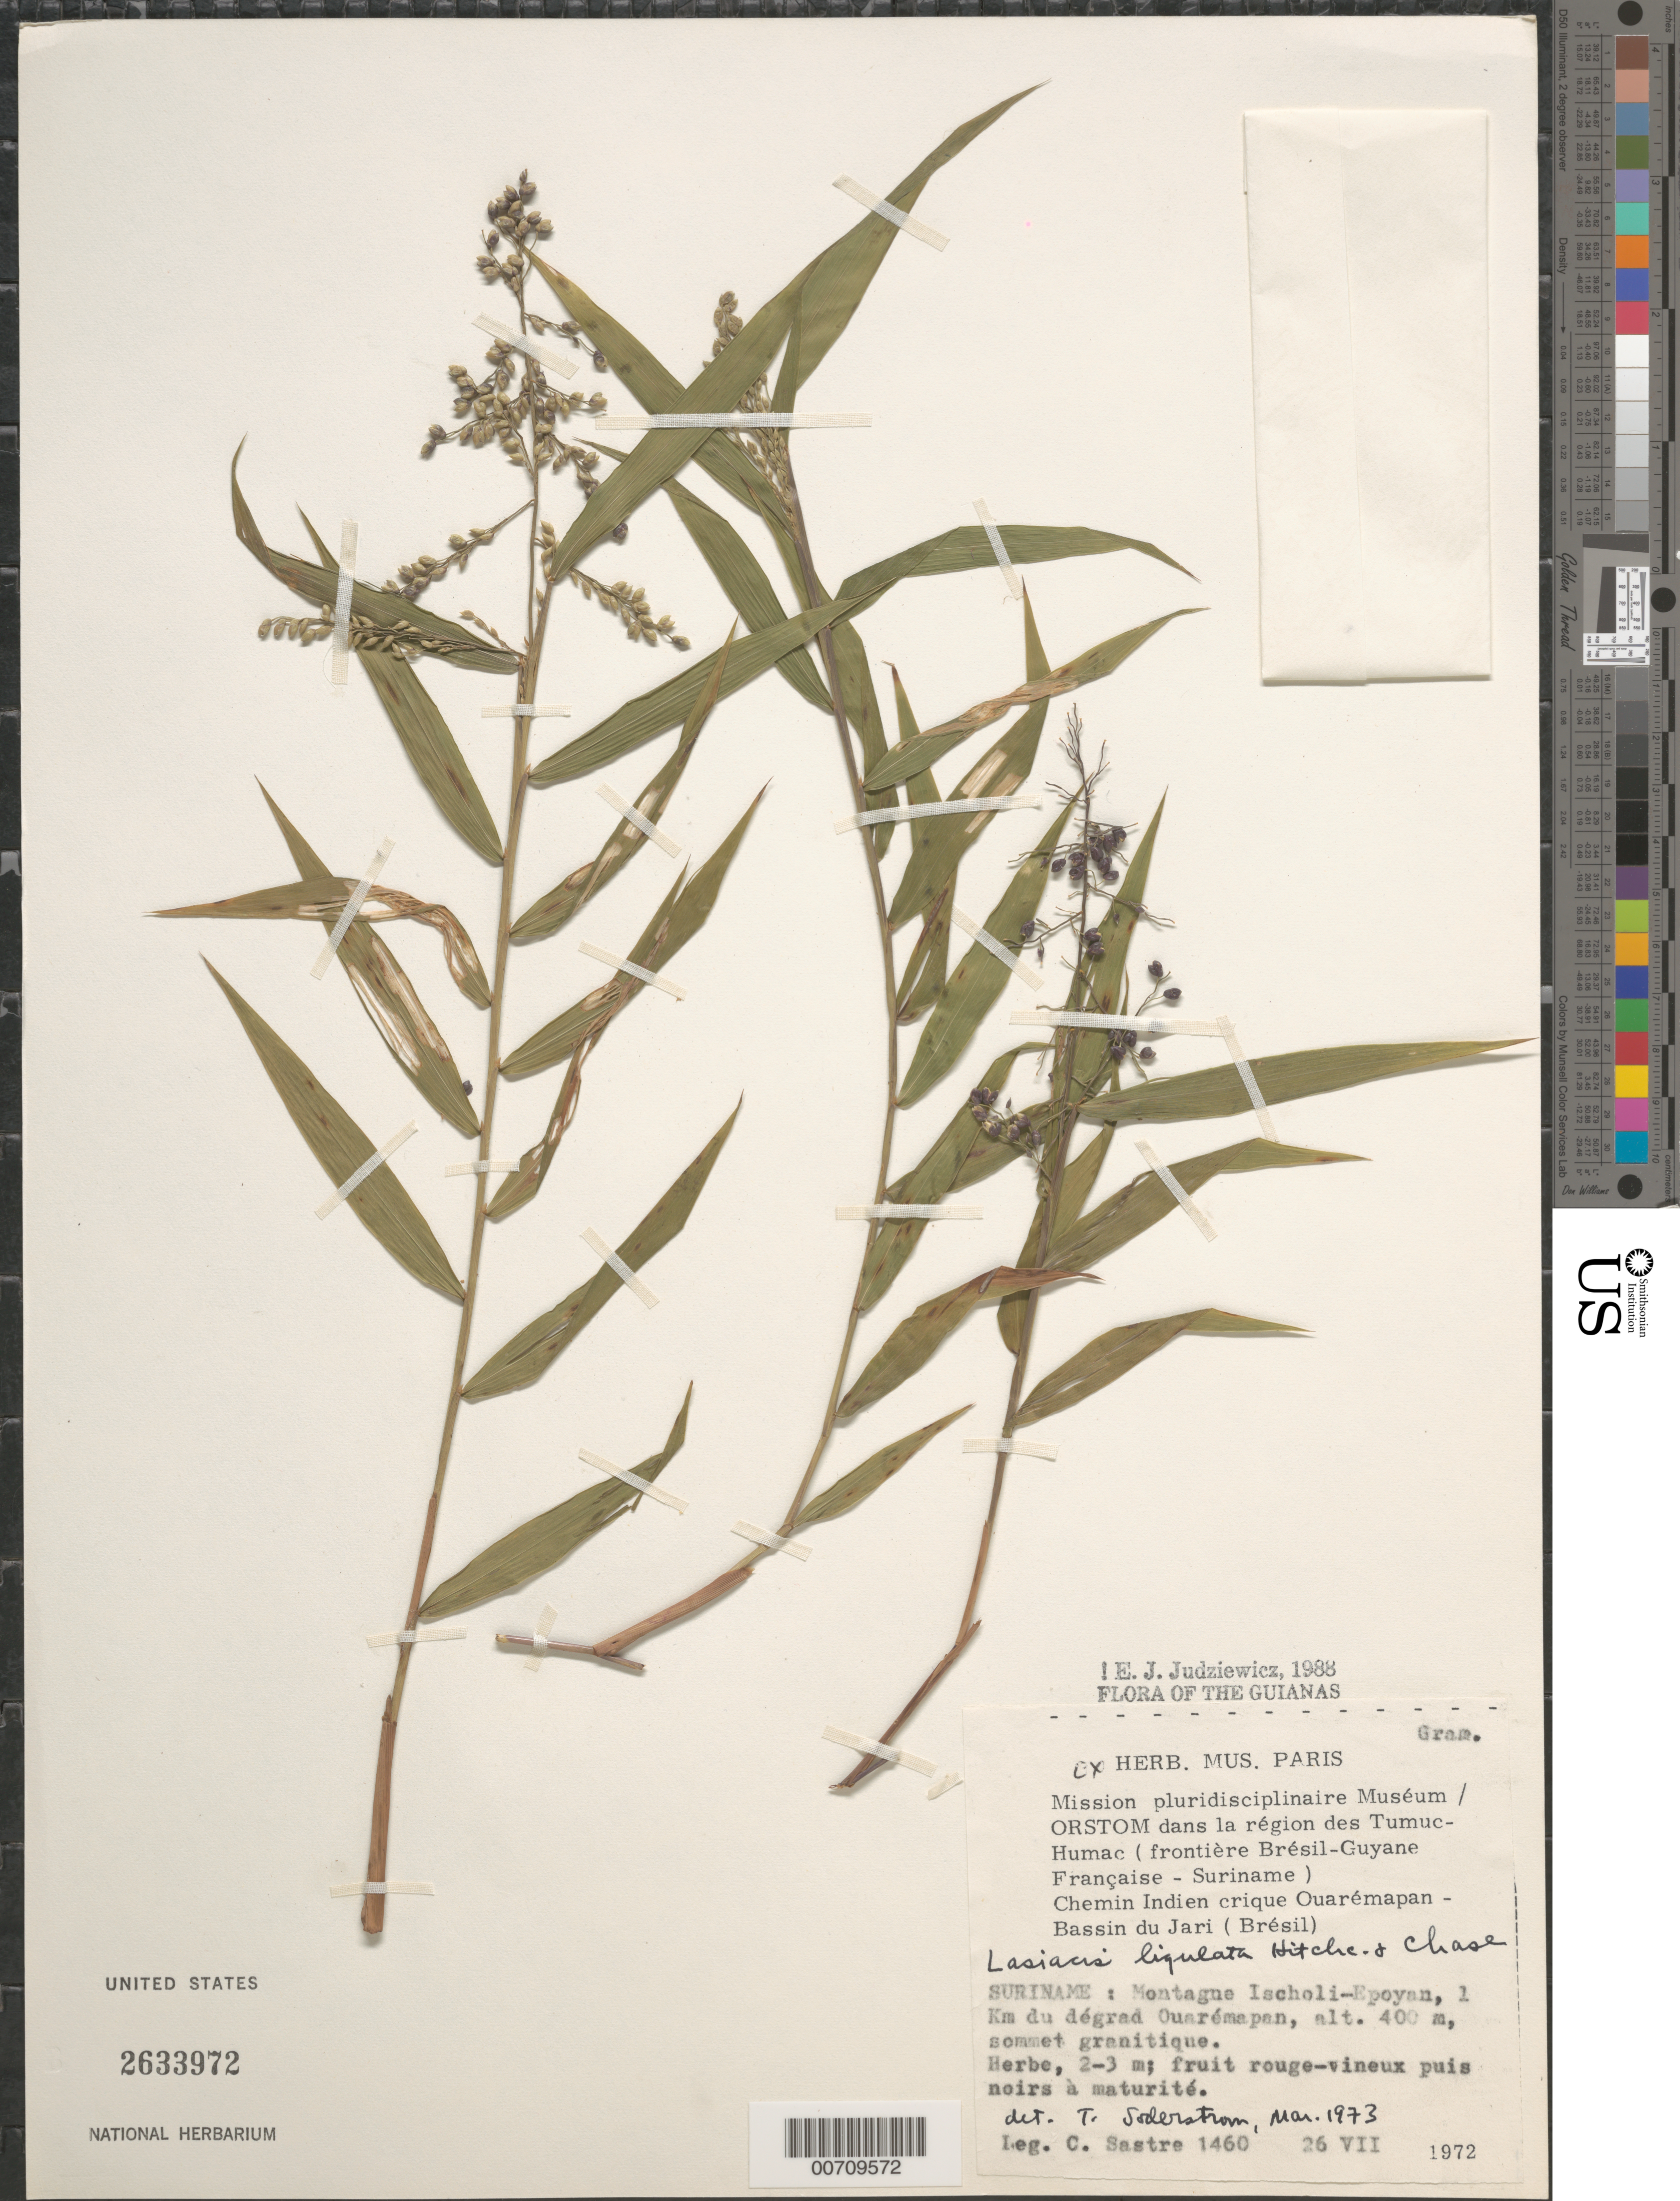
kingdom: Plantae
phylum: Tracheophyta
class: Liliopsida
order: Poales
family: Poaceae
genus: Lasiacis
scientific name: Lasiacis ligulata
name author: Hitchc. & Chase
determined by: Soderstrom, T. R.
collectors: C. H. L. Sastre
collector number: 1460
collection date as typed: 26-Jul-72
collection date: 1972-07-26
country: Suriname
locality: Montagne Ischoli-Epoyan, 1 km du dégrad Ouarémapan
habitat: Granite summit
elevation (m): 400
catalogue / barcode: US 2633972